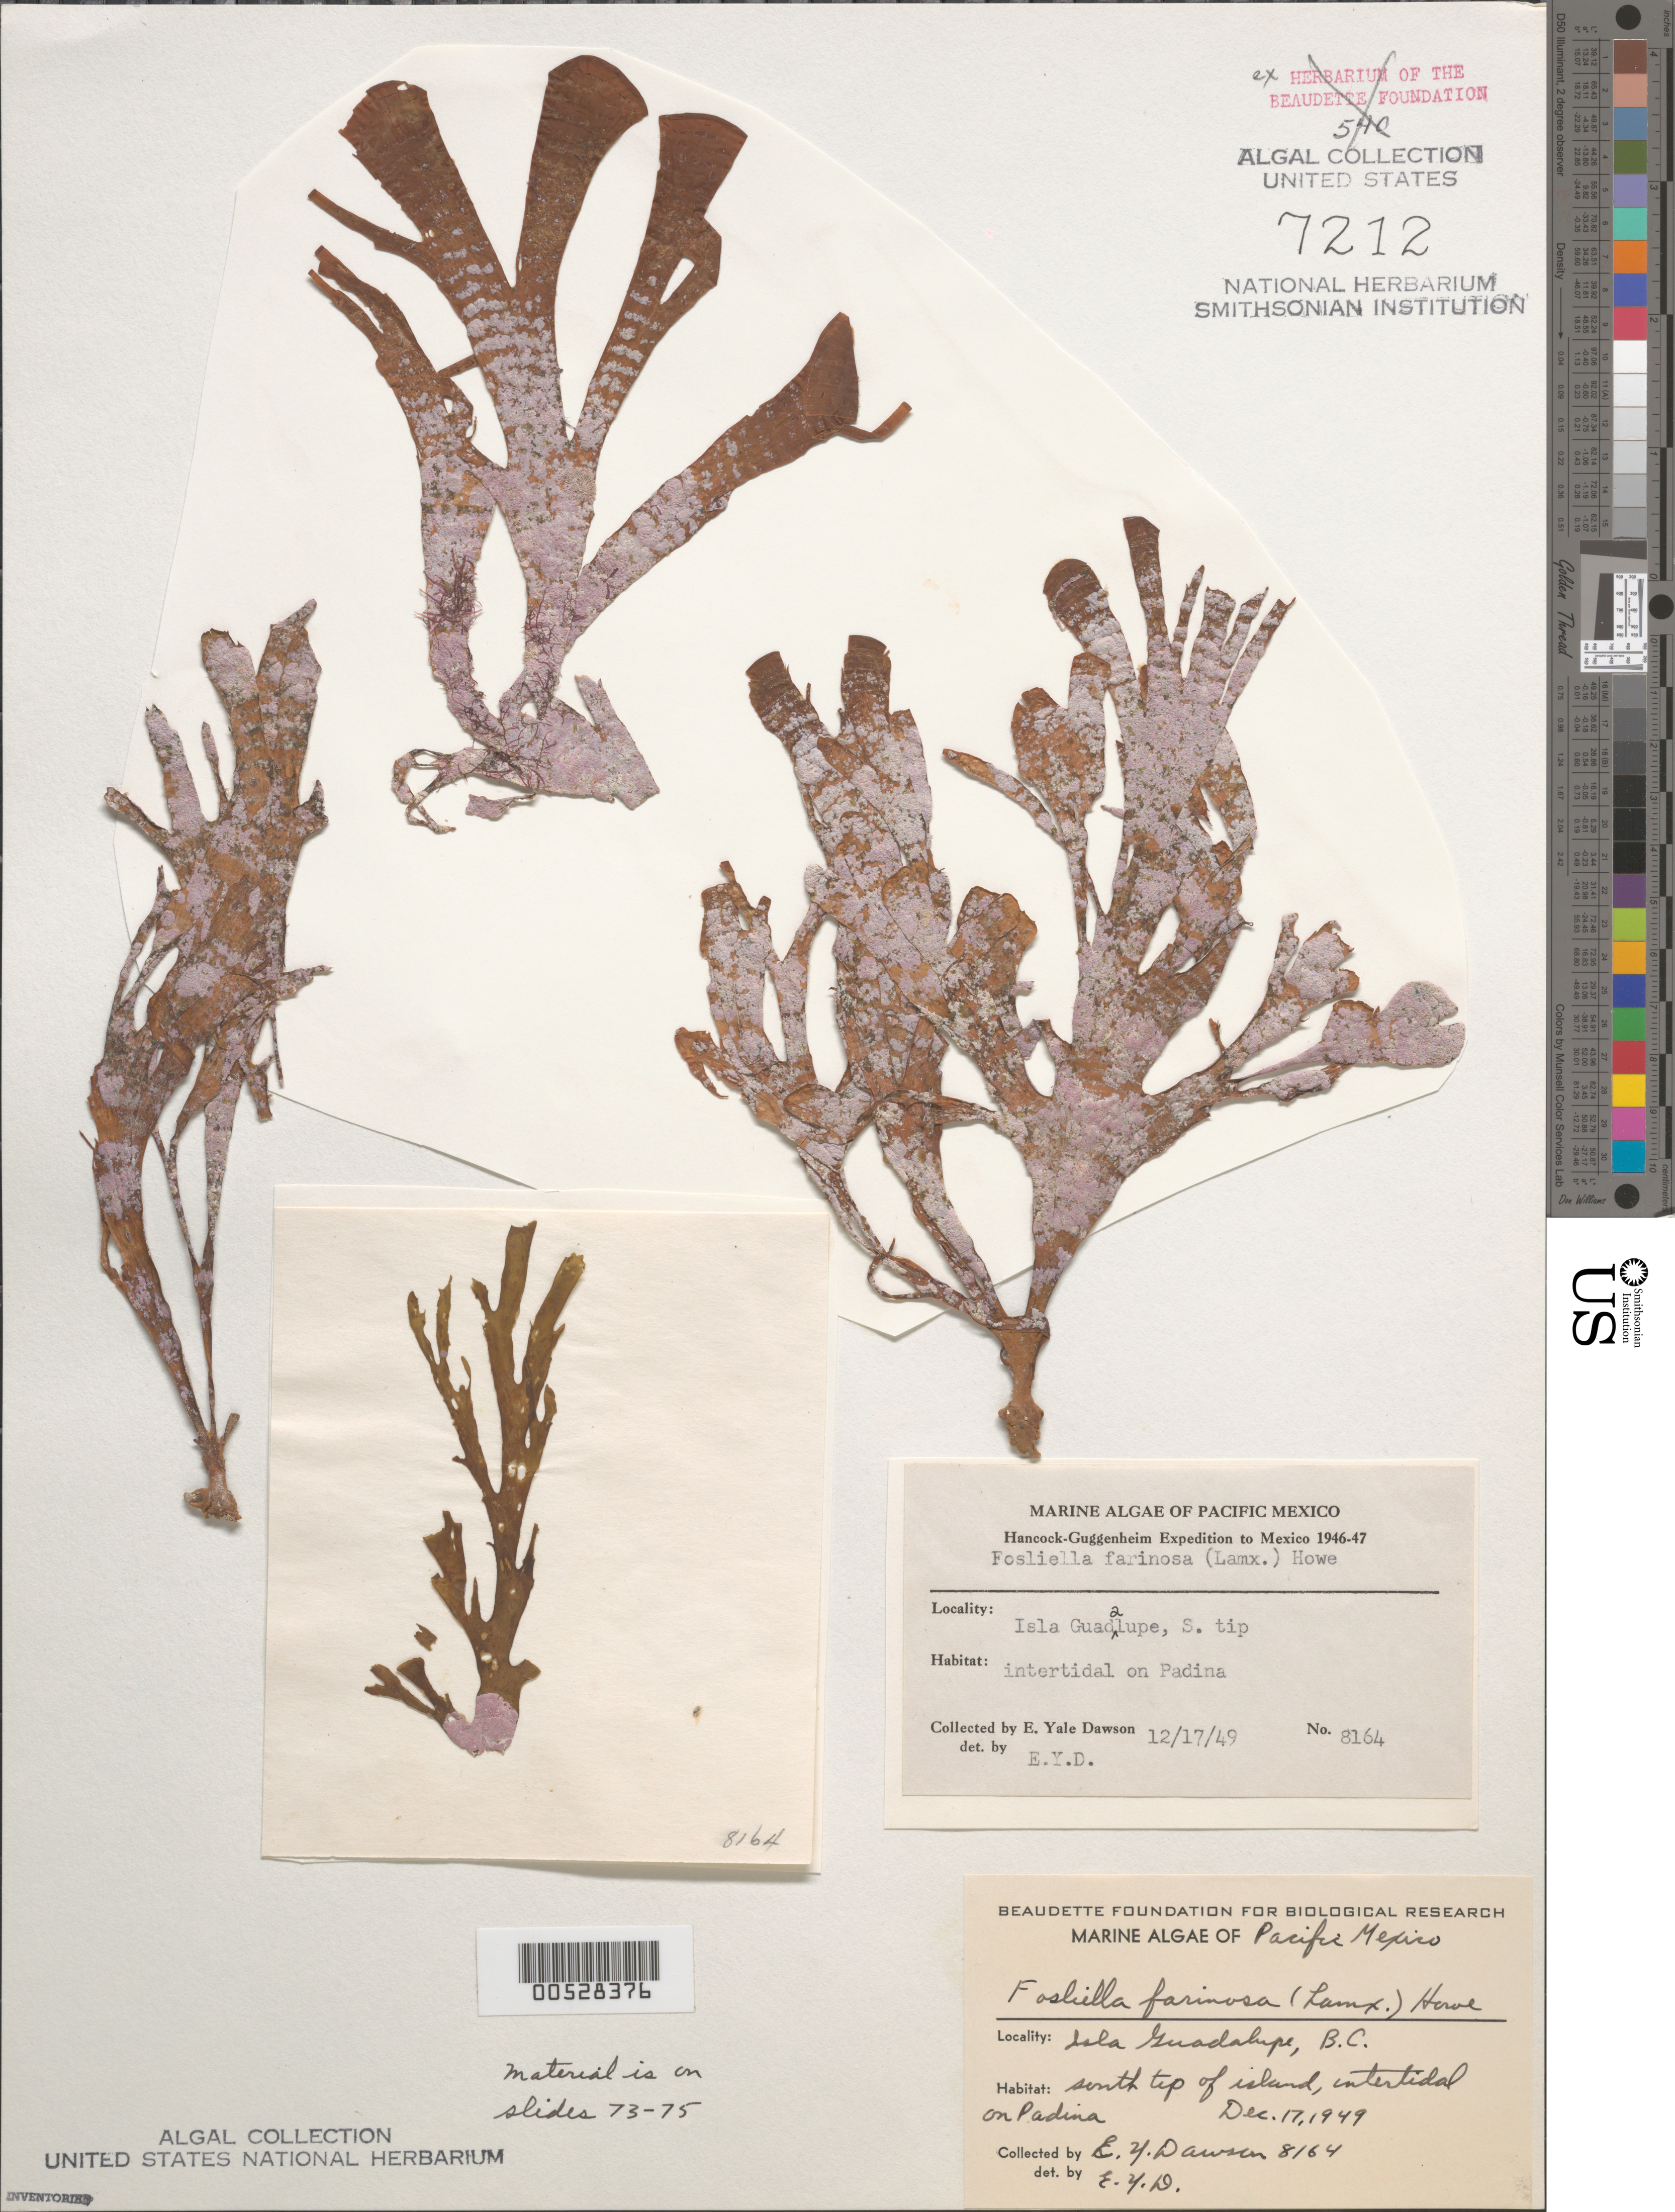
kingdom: Plantae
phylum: Rhodophyta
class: Florideophyceae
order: Corallinales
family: Hydrolithaceae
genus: Hydrolithon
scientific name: Hydrolithon farinosum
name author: (J.V.Lamouroux) Penrose & Y.M. Chamb.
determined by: Algae name updating Project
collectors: E. Y. Dawson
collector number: EYD 8164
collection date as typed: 17 December 1949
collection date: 1949-12-17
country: Mexico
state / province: Baja California Norte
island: Isla Guadalupe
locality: southern tip, Guadalupe island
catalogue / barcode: US 7212